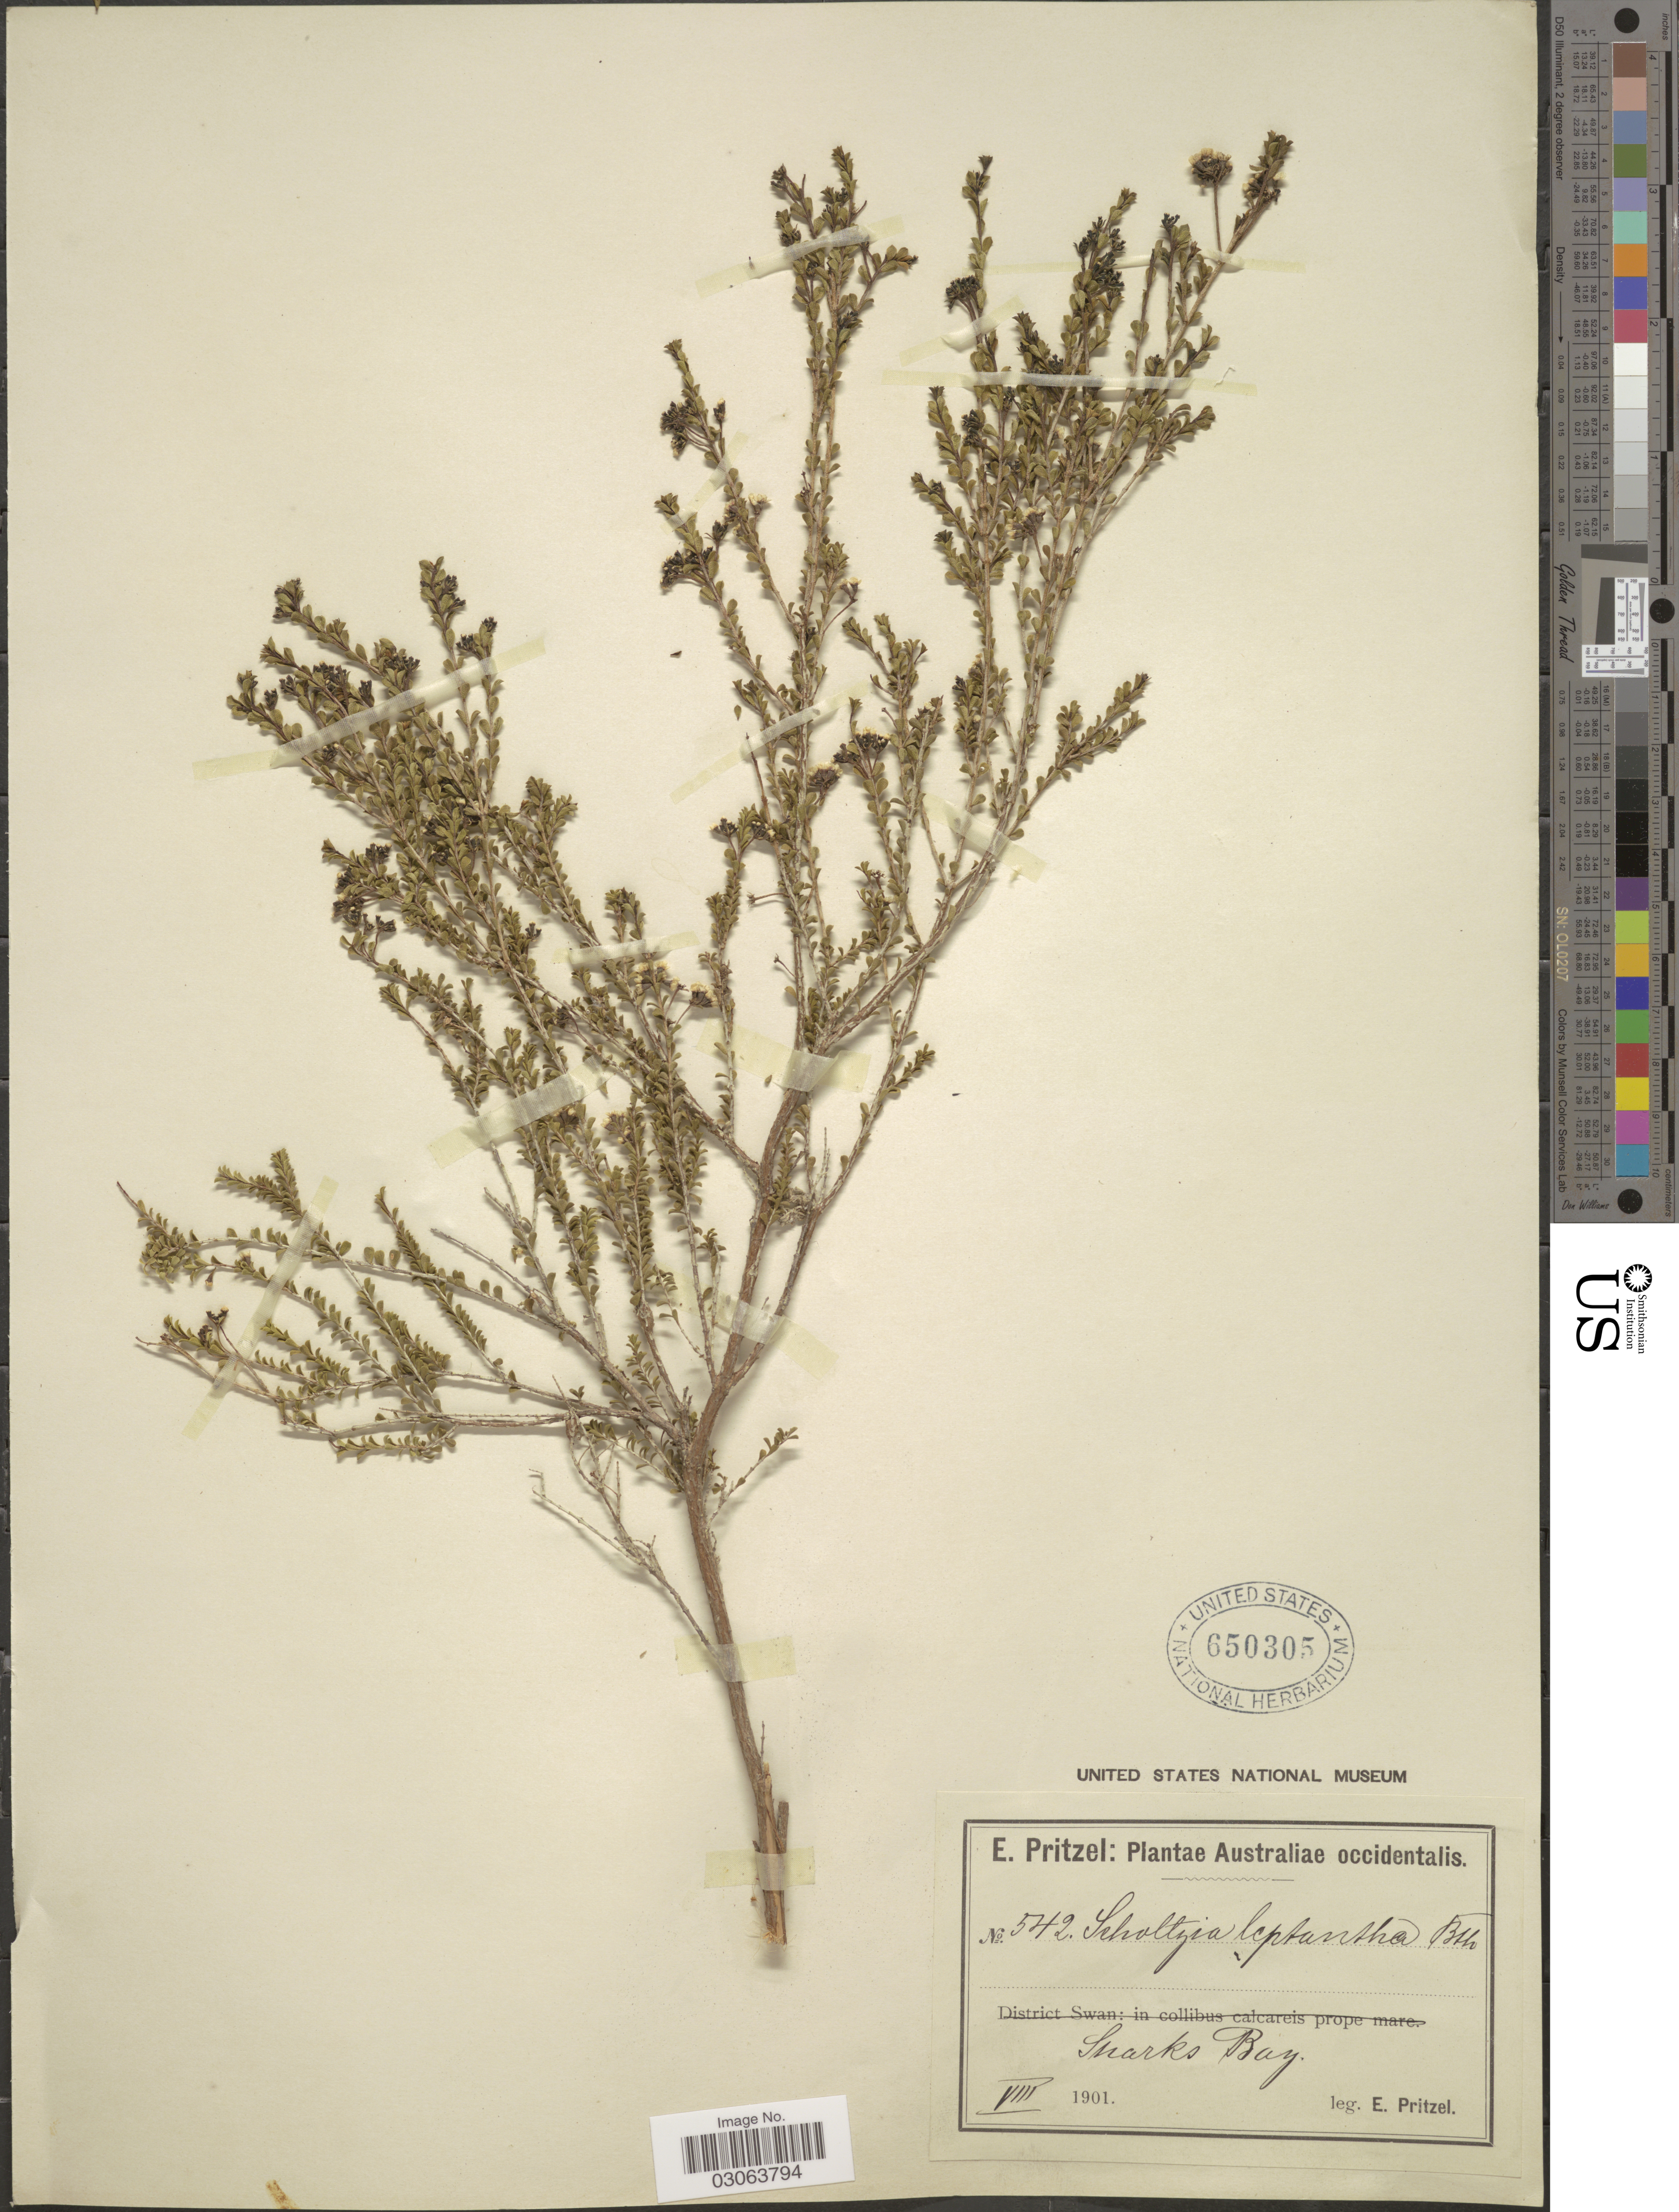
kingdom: Plantae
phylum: Tracheophyta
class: Magnoliopsida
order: Myrtales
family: Myrtaceae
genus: Scholtzia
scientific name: Scholtzia leptantha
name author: Benth.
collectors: E. G. Pritzel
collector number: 542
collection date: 1901-08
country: Australia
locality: Australiae occidentalis. Sharks Bay.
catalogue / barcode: US 650305